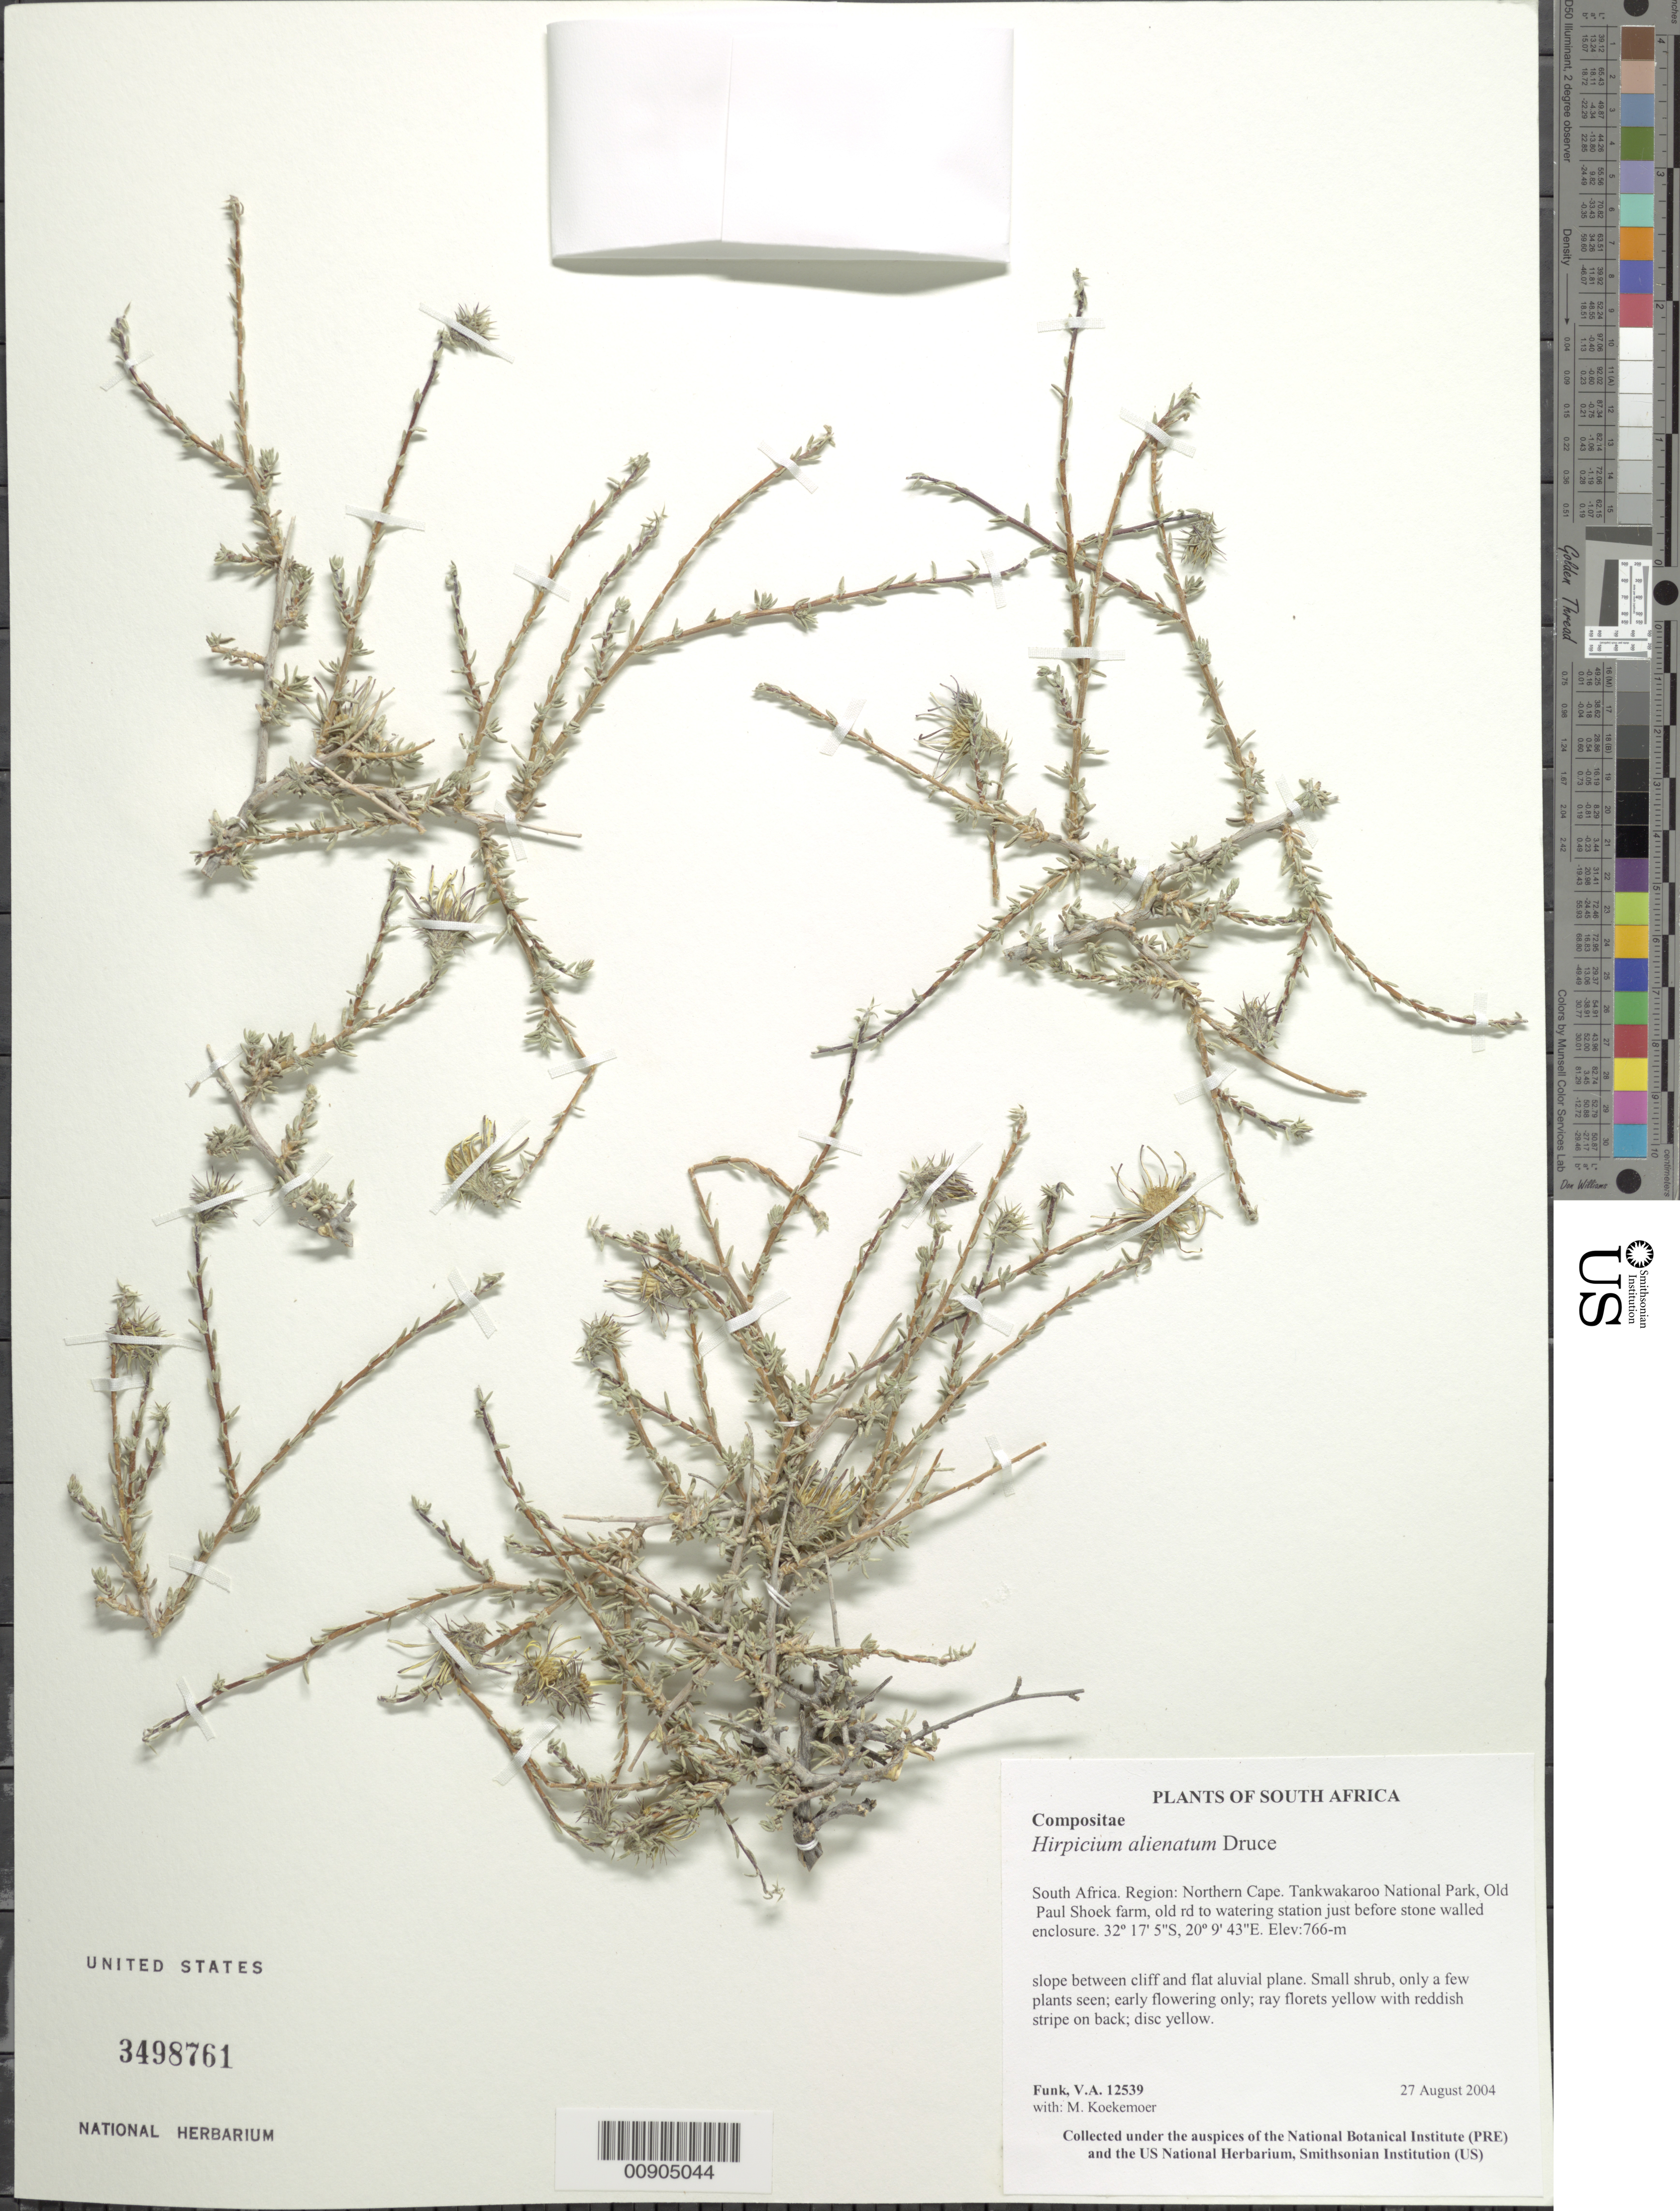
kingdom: Plantae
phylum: Tracheophyta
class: Magnoliopsida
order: Asterales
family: Asteraceae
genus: Hirpicium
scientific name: Hirpicium alienatum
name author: (Thunb.) Druce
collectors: V. Funk & M. Koekemoer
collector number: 12539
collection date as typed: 27 August 2004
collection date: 2004-08-27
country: South Africa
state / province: Northern Cape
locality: Northern Cape, Tankwakaroo National Park, Old Paul Shoek farm, old road to water station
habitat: Slope between cliff and flat alluvial plane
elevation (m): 766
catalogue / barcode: US 3498761